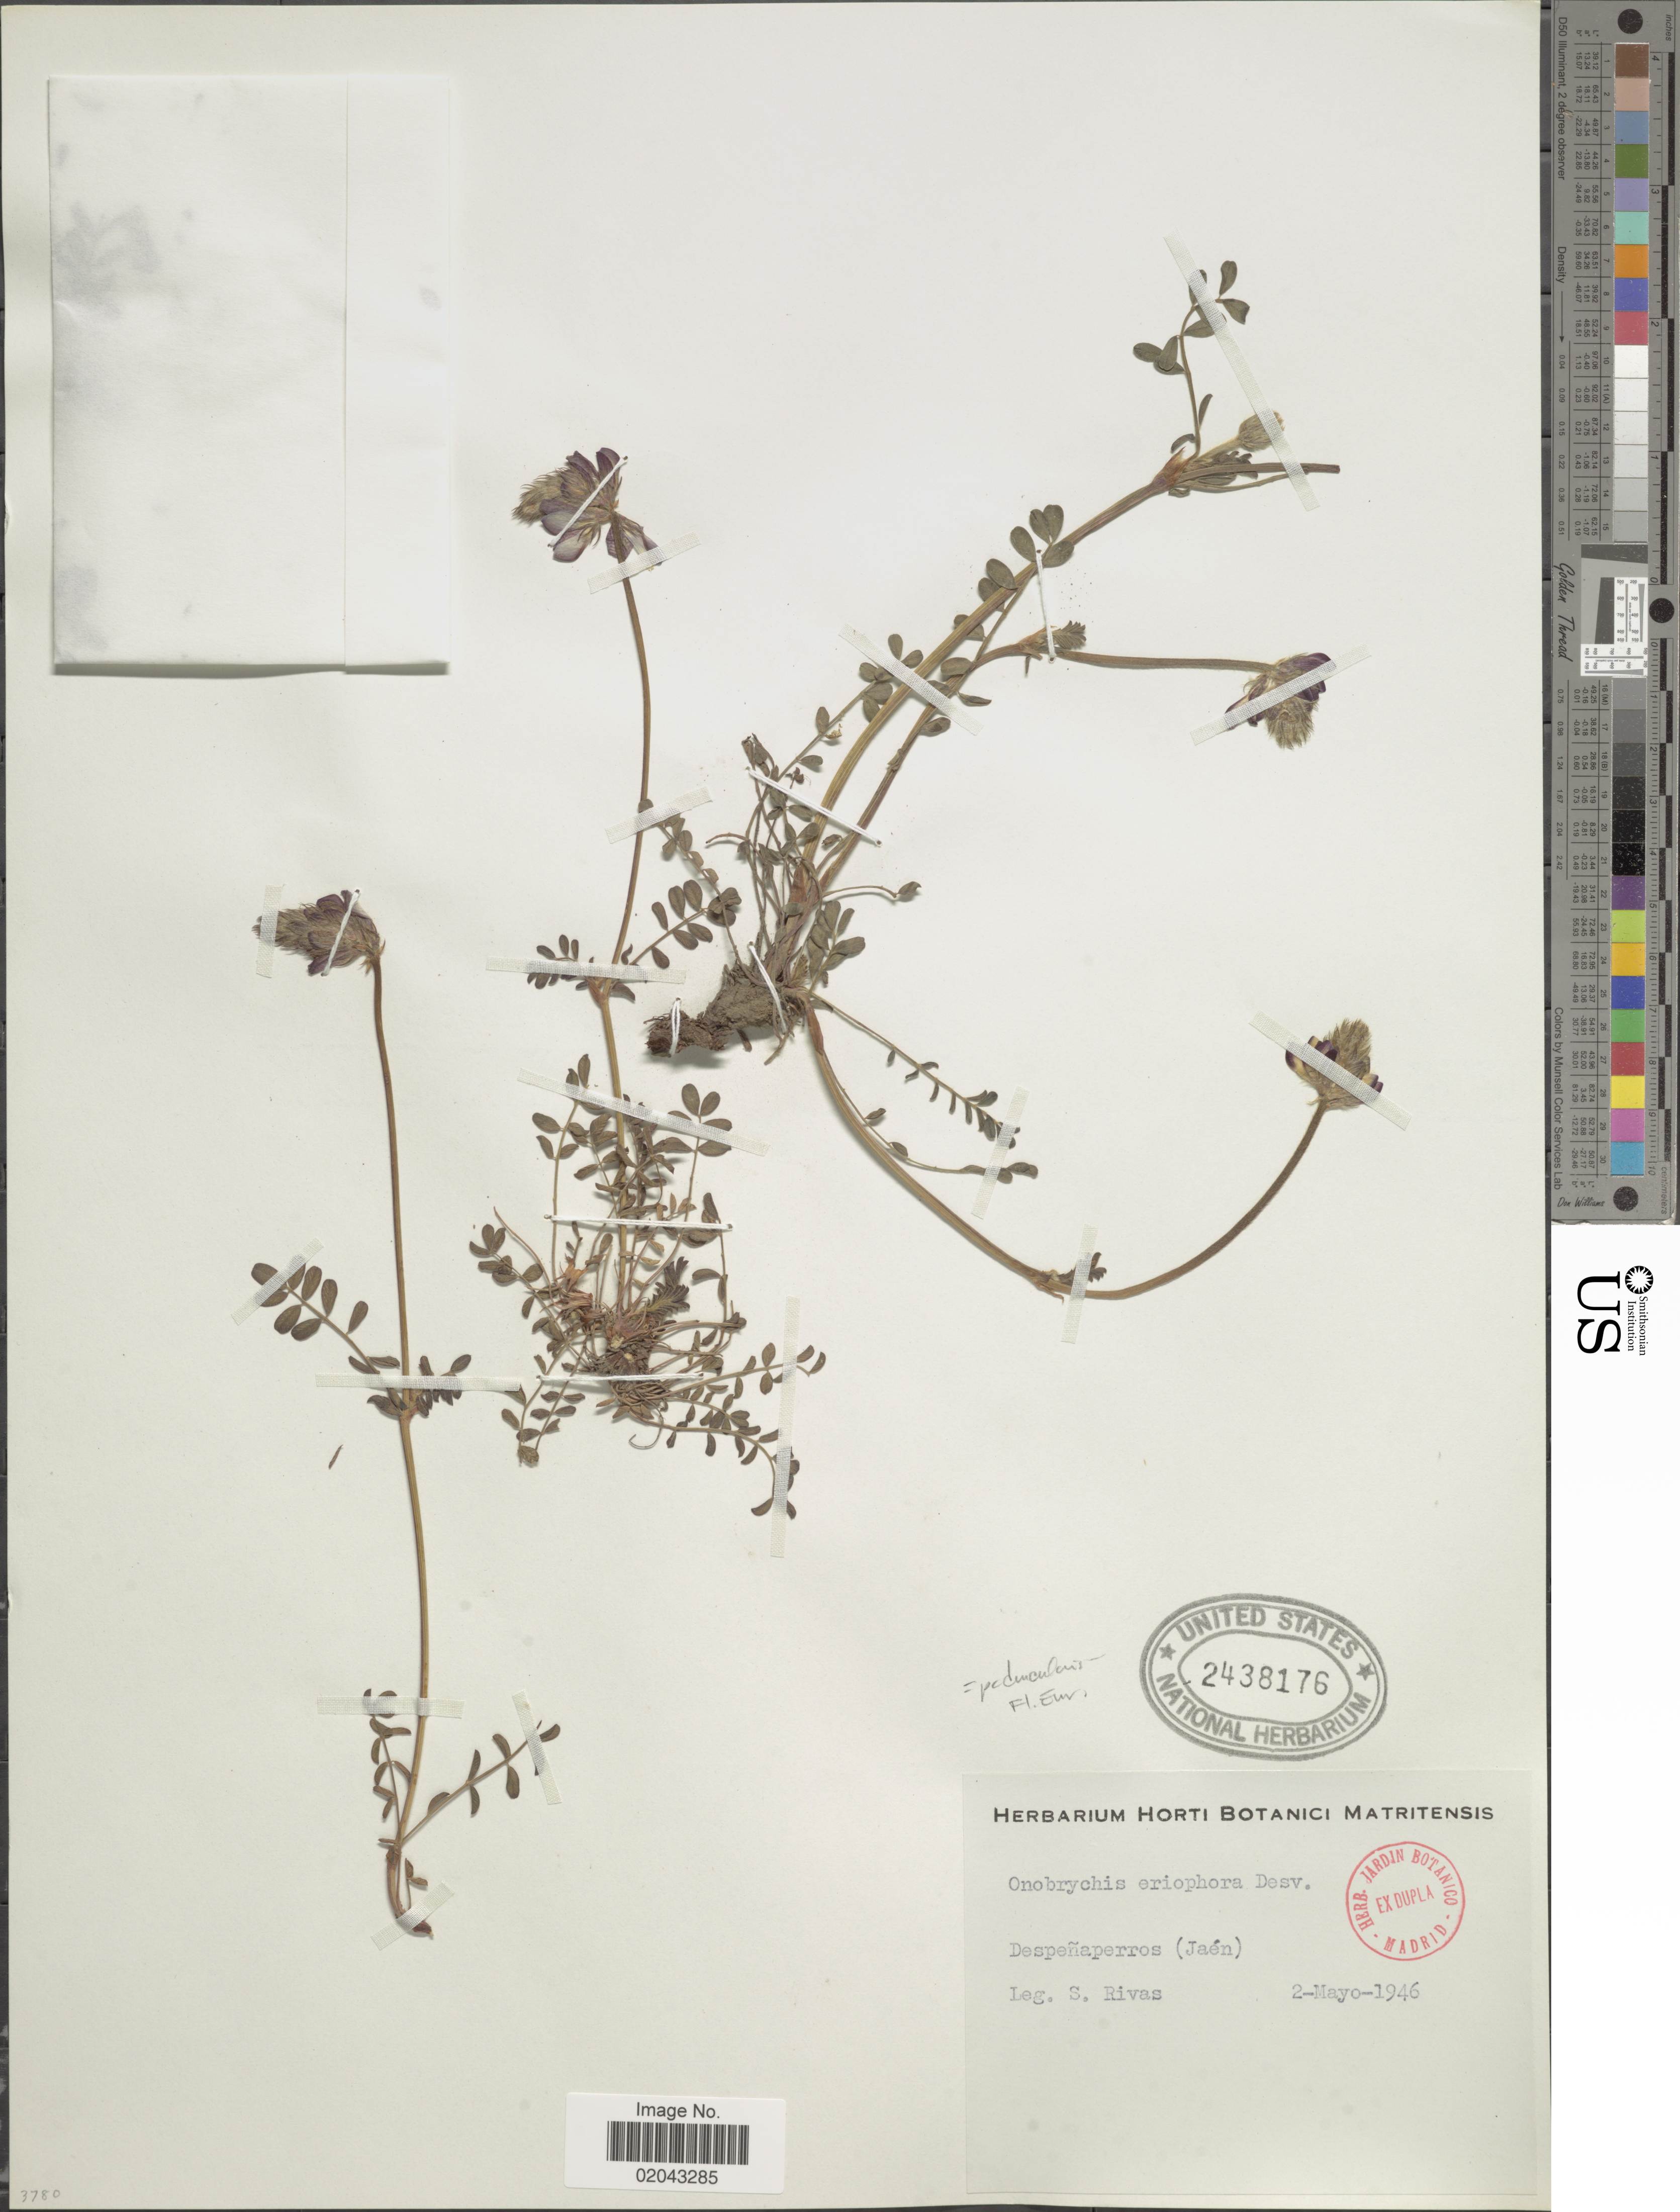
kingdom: Plantae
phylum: Tracheophyta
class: Magnoliopsida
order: Fabales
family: Fabaceae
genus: Onobrychis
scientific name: Onobrychis peduncularis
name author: (Cav.) DC.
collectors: S. Rivas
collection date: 1946-05-02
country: Spain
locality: Despenaperros (Jaen)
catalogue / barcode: US 2438176